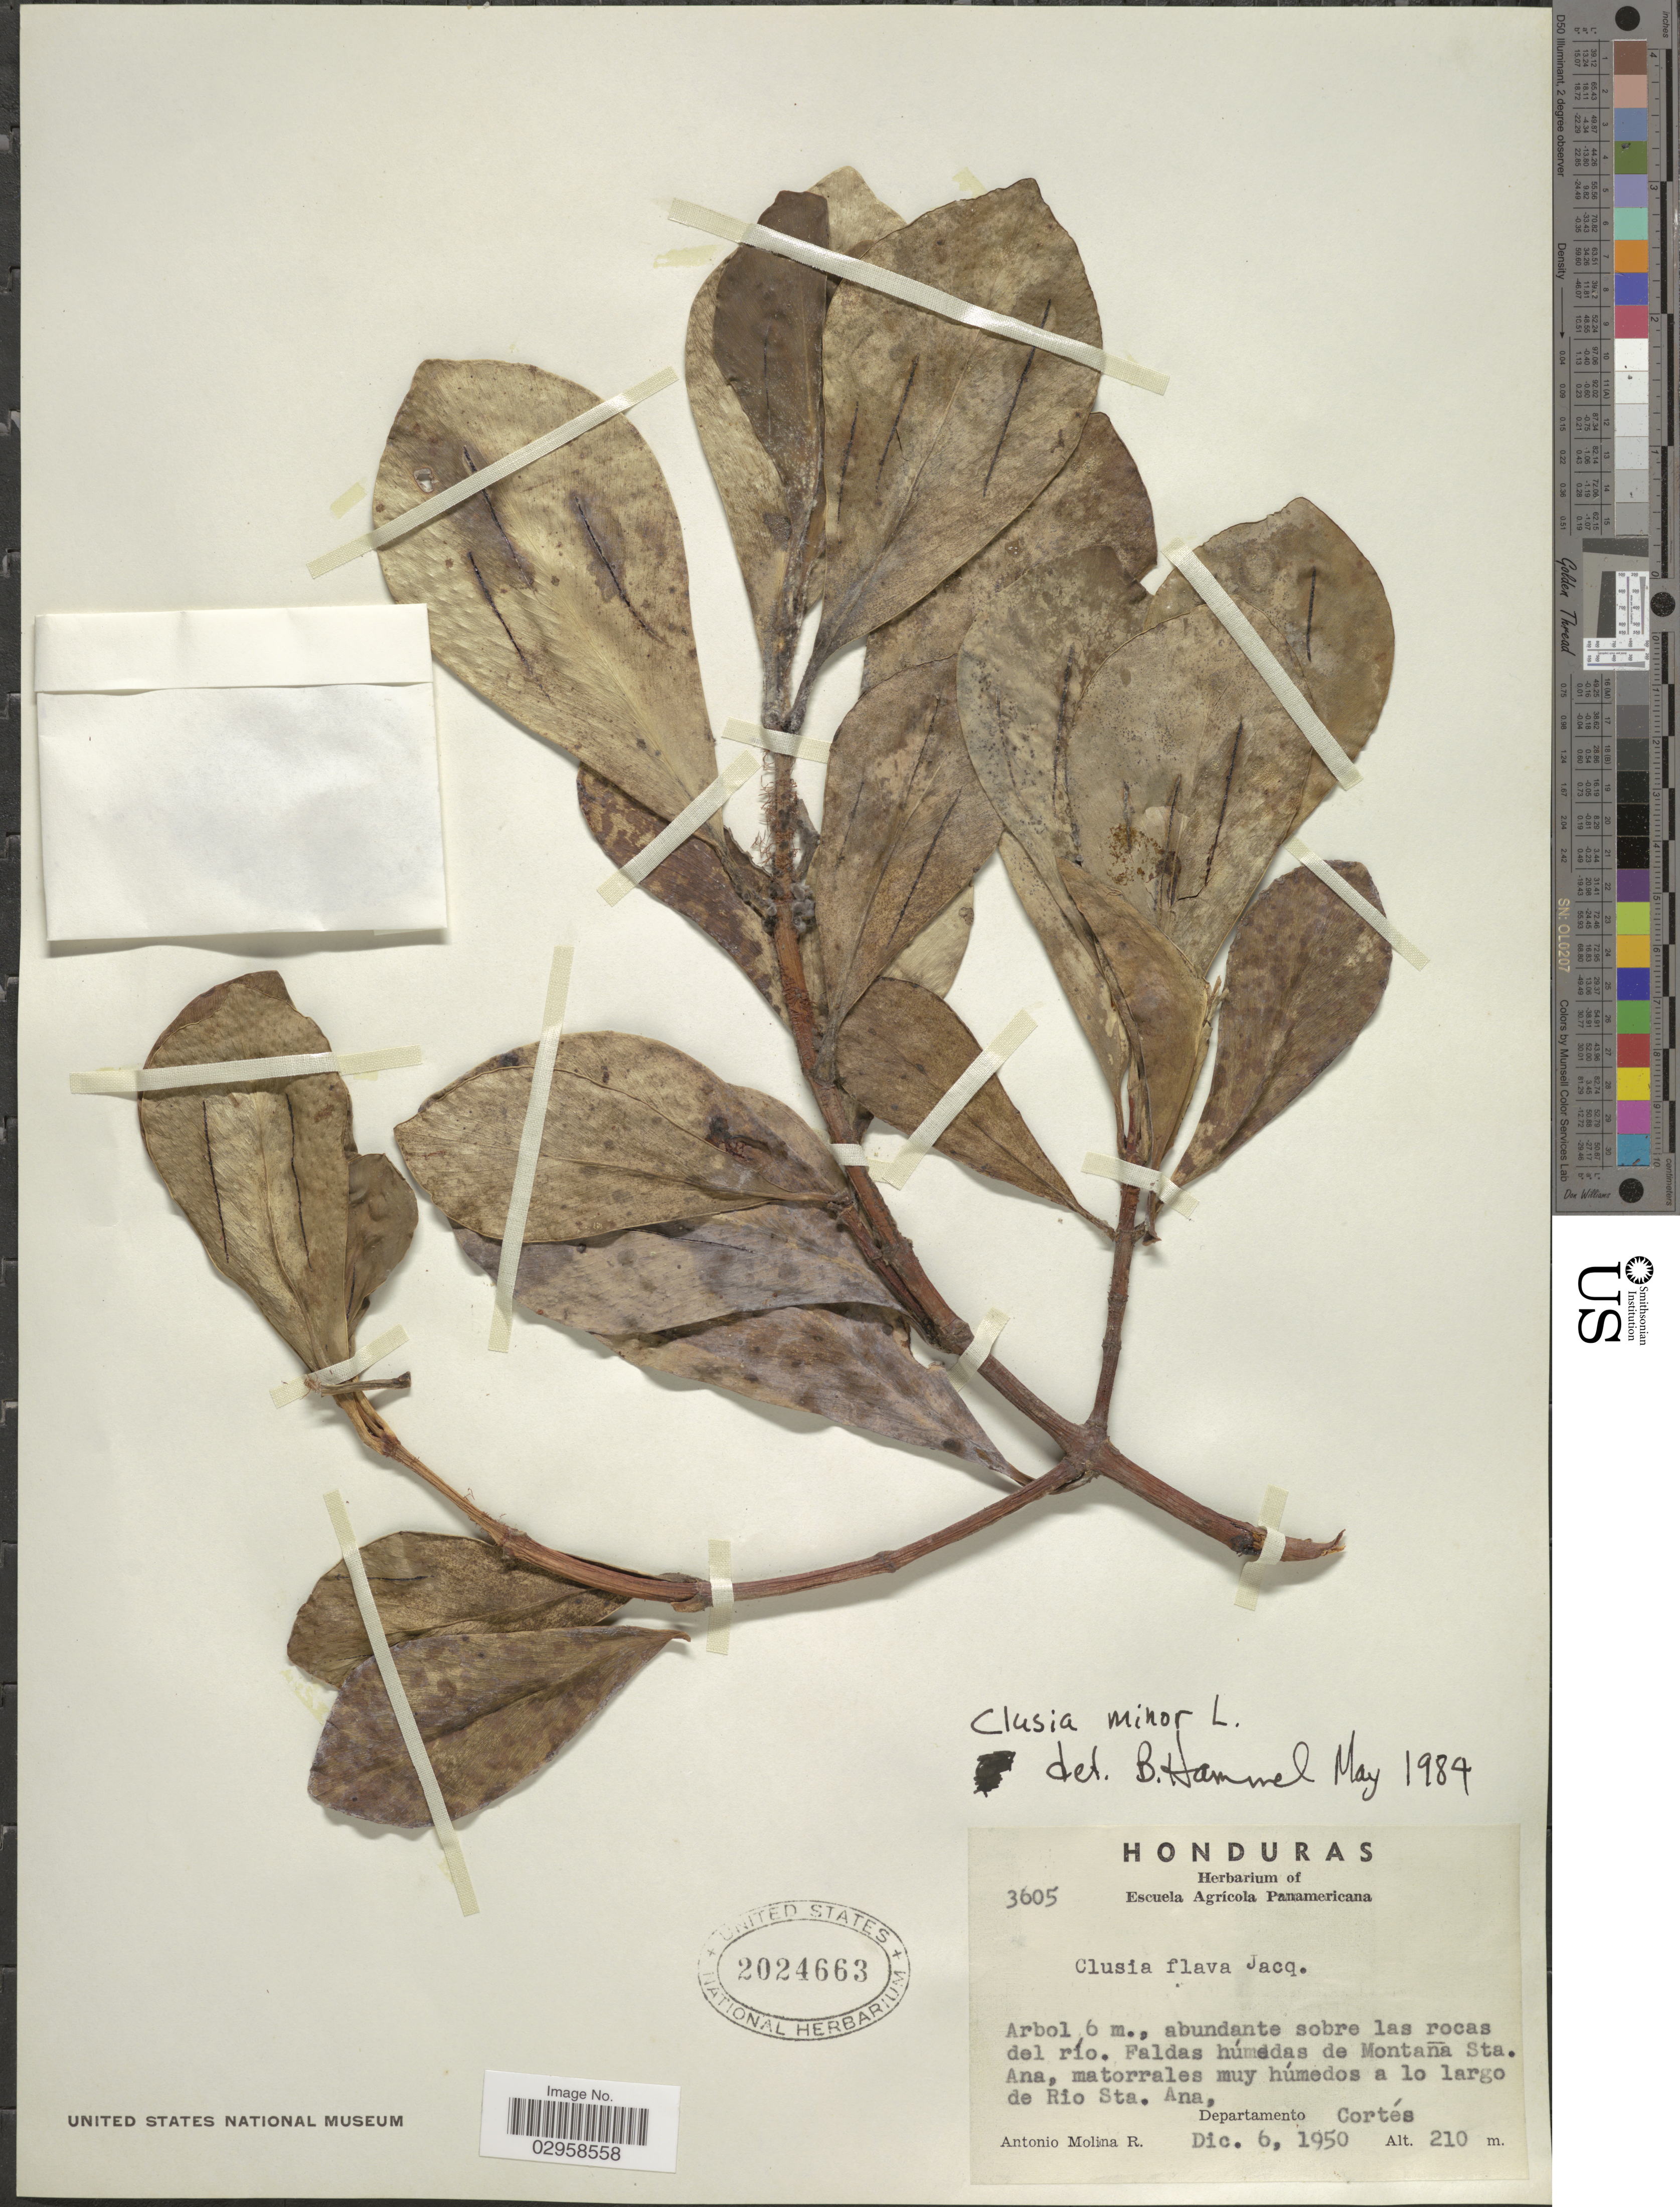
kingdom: Plantae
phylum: Tracheophyta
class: Magnoliopsida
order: Malpighiales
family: Clusiaceae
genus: Clusia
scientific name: Clusia minor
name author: L.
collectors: A. Molina R.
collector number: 3605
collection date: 1950-12-06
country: Honduras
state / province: Cortés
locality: Faldas húmedas de Montaña Sta. Ana, matorrales muy húmedos a lo largo de Rio Sta. Ana, Departamento Cortés.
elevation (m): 210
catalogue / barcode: US 2024663